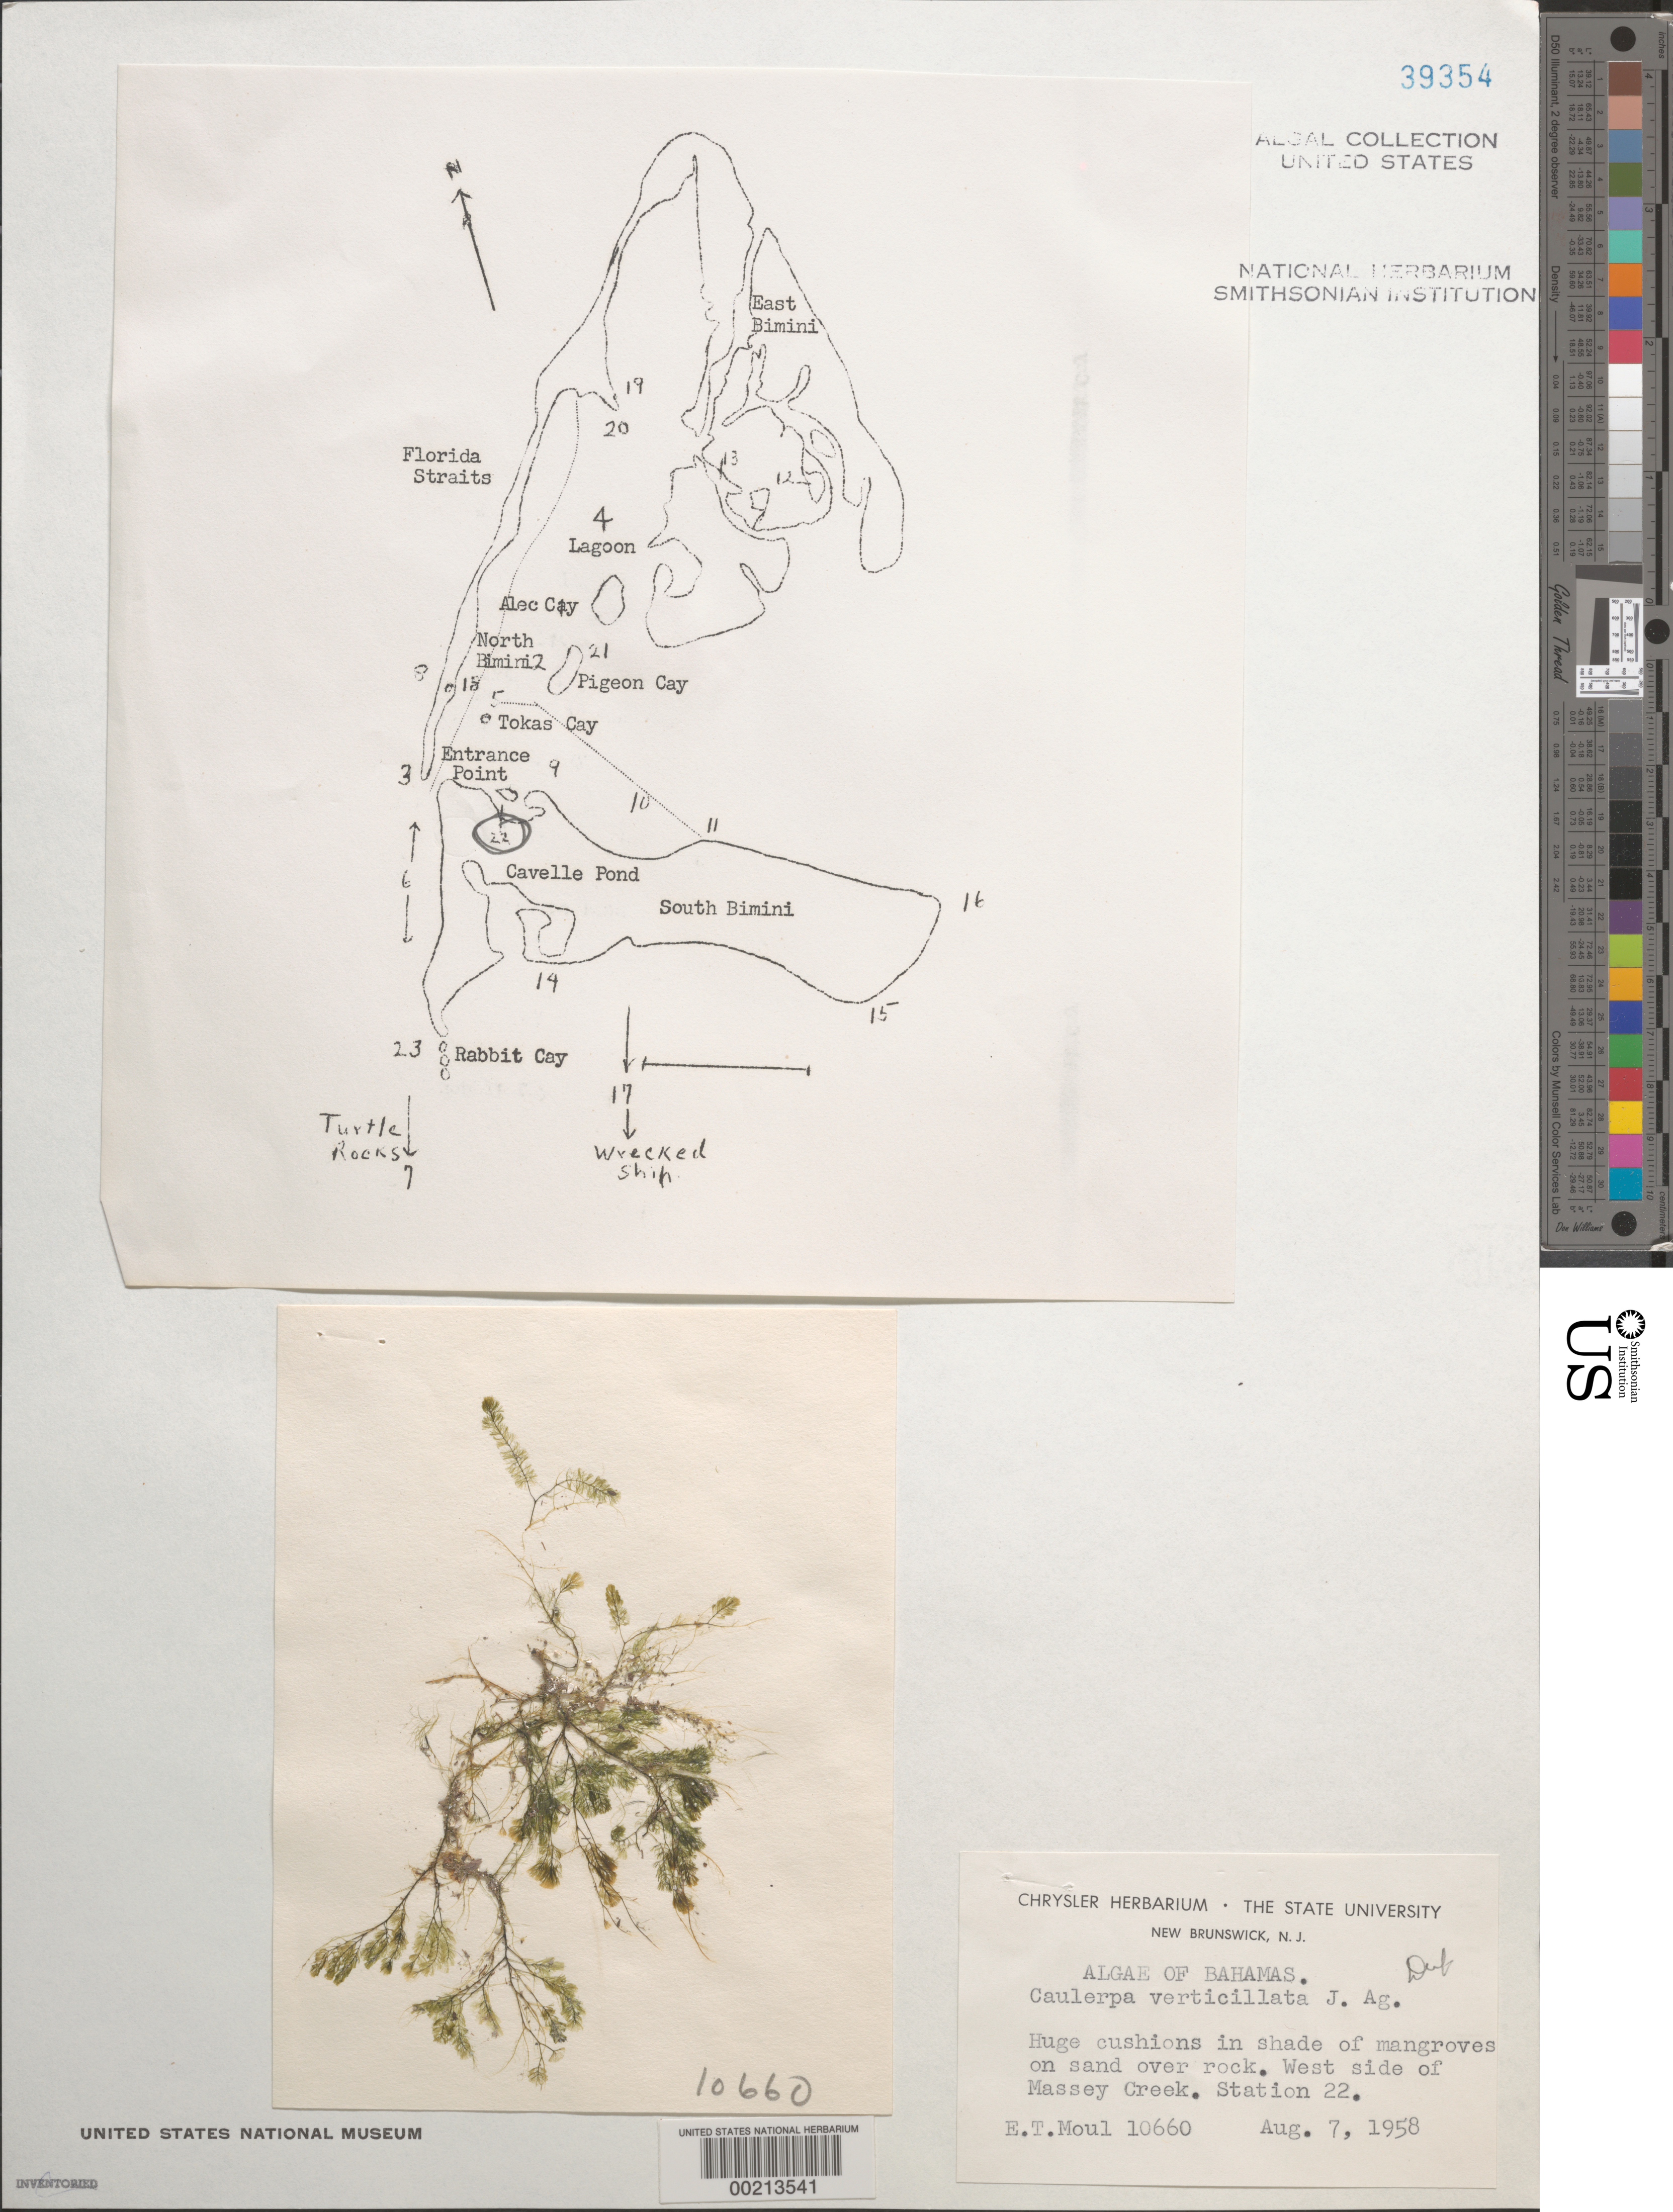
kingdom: Plantae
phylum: Chlorophyta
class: Ulvophyceae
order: Bryopsidales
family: Caulerpaceae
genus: Caulerpa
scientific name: Caulerpa verticillata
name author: J. Agardh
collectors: E. T. Moul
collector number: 10660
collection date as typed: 07 Aug 1958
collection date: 1958-08-07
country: Bahamas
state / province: Biminis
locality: Massey creek, south bimini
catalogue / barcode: US 39354